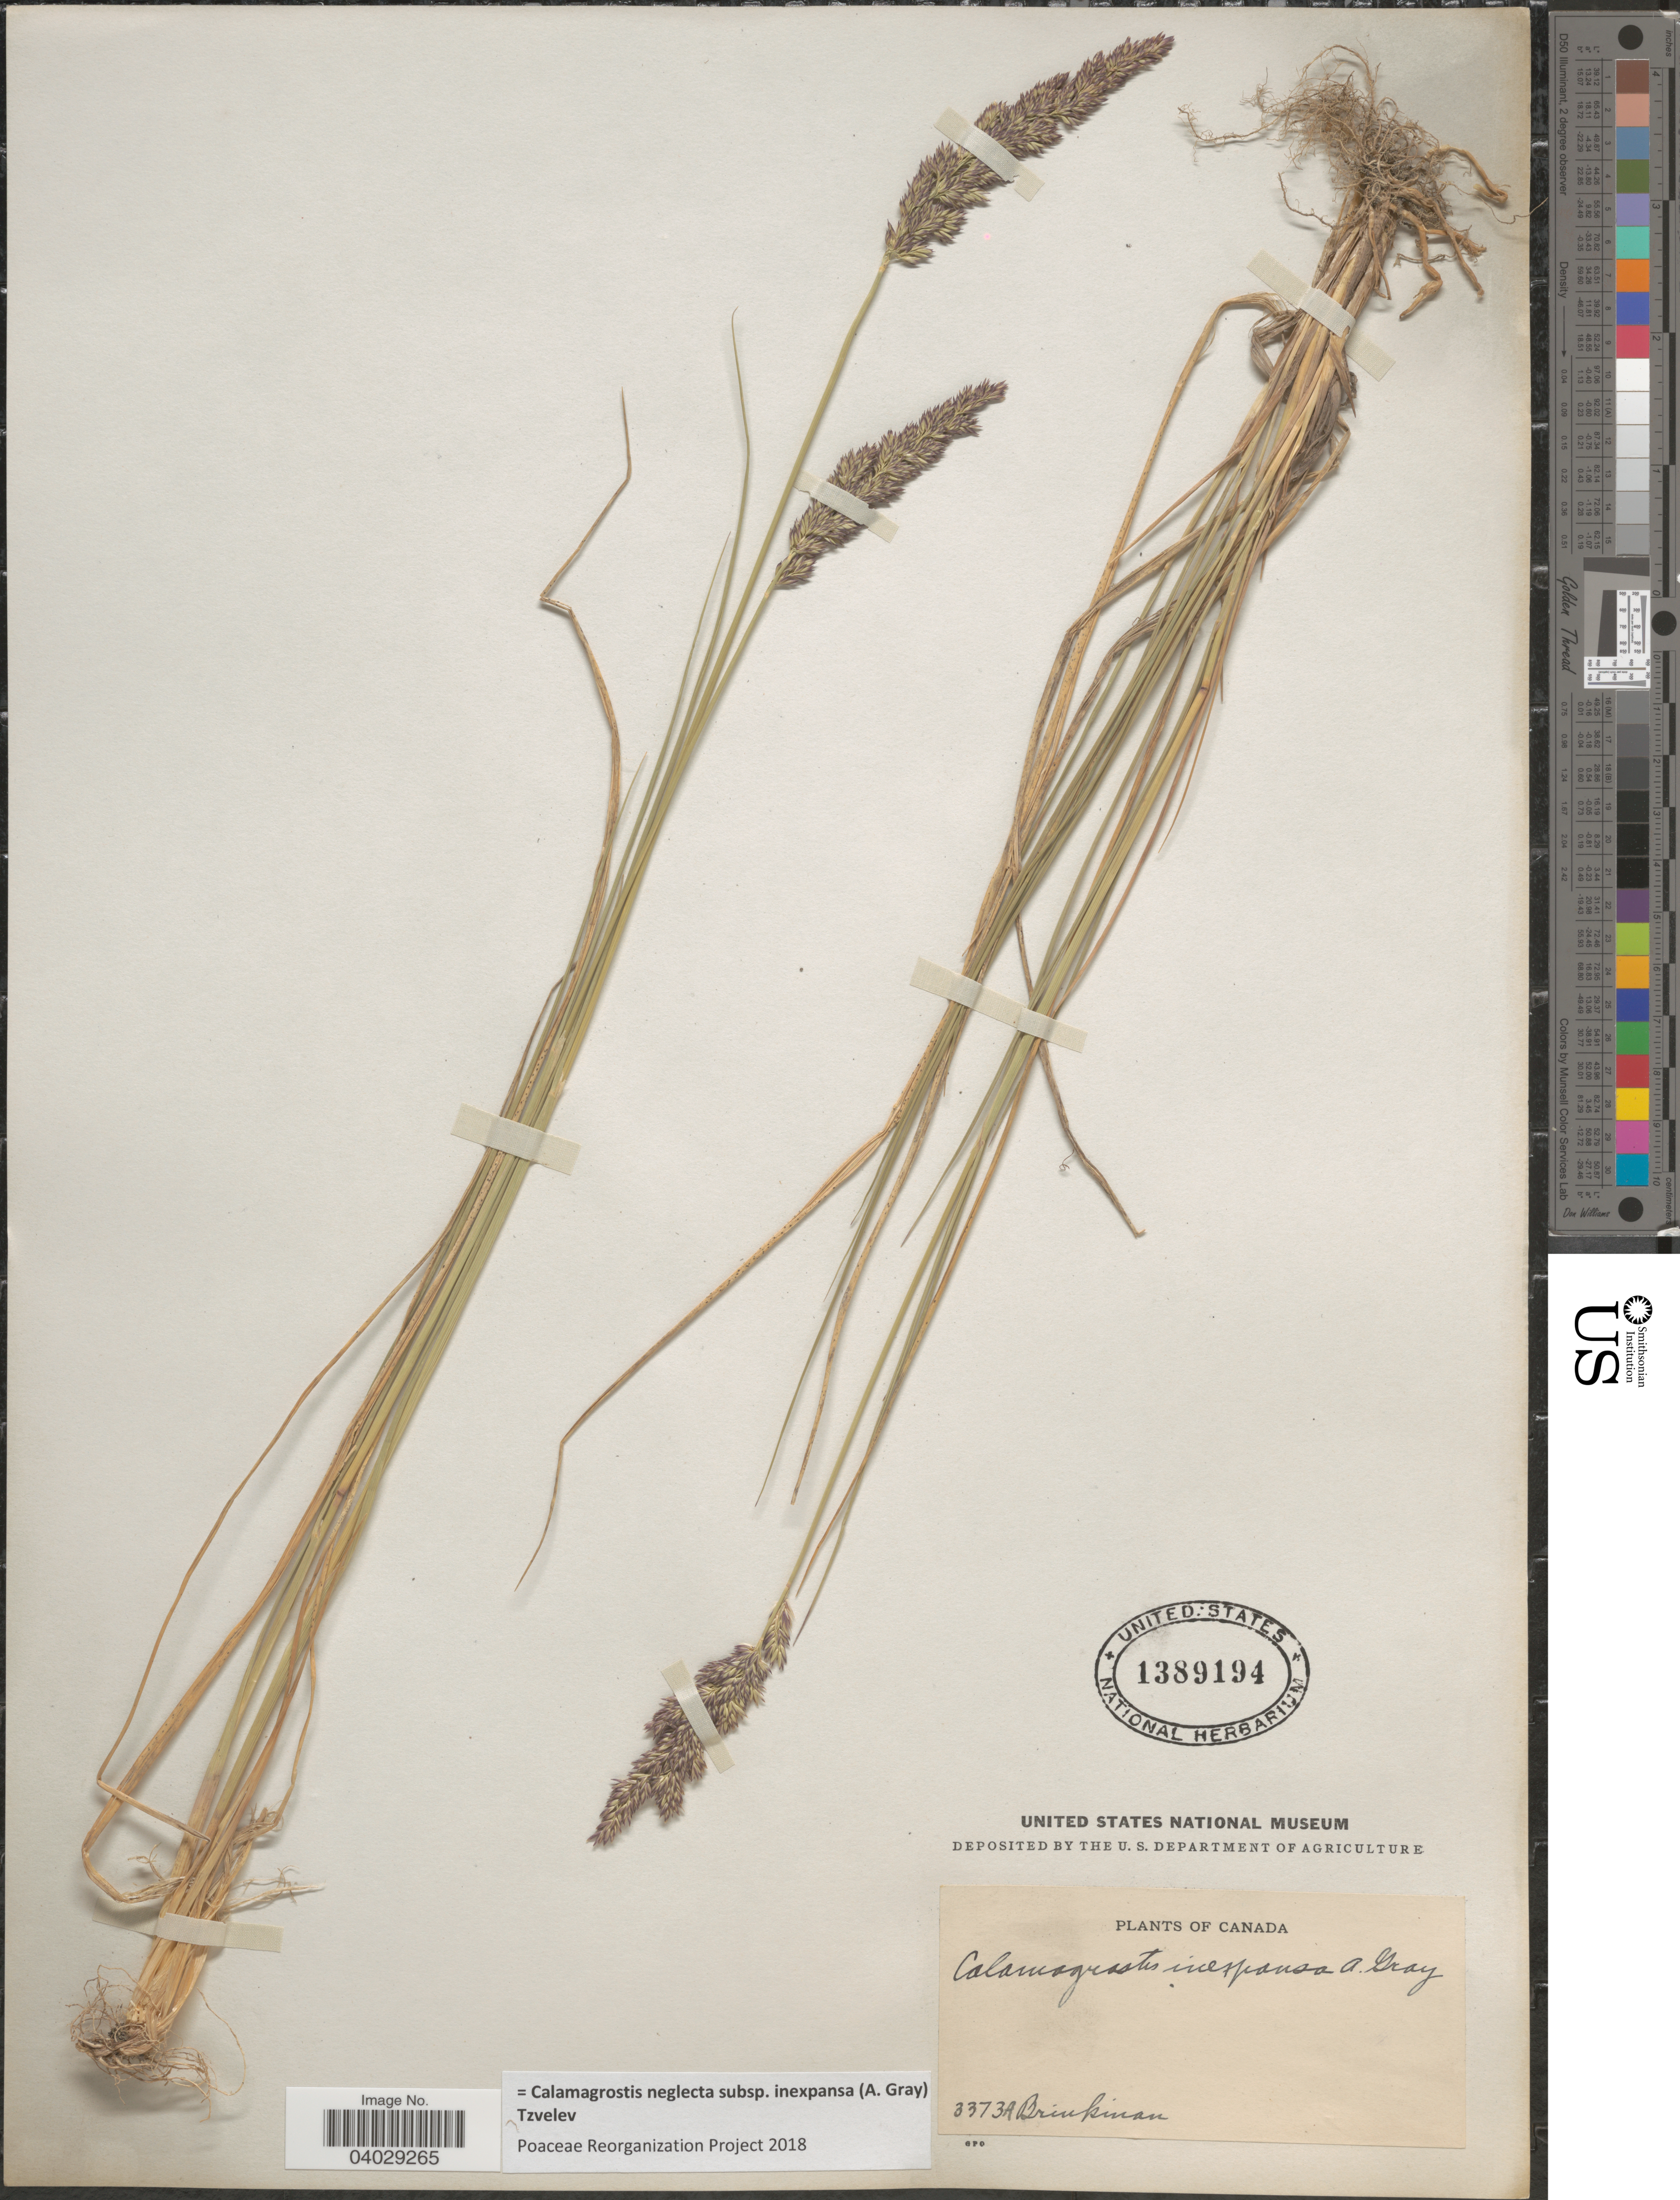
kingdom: Plantae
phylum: Tracheophyta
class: Liliopsida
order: Poales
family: Poaceae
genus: Calamagrostis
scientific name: Calamagrostis neglecta subsp. inexpansa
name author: (A. Gray) Tzvelev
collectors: A. Brinkman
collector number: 3373A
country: Canada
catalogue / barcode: US 1389194